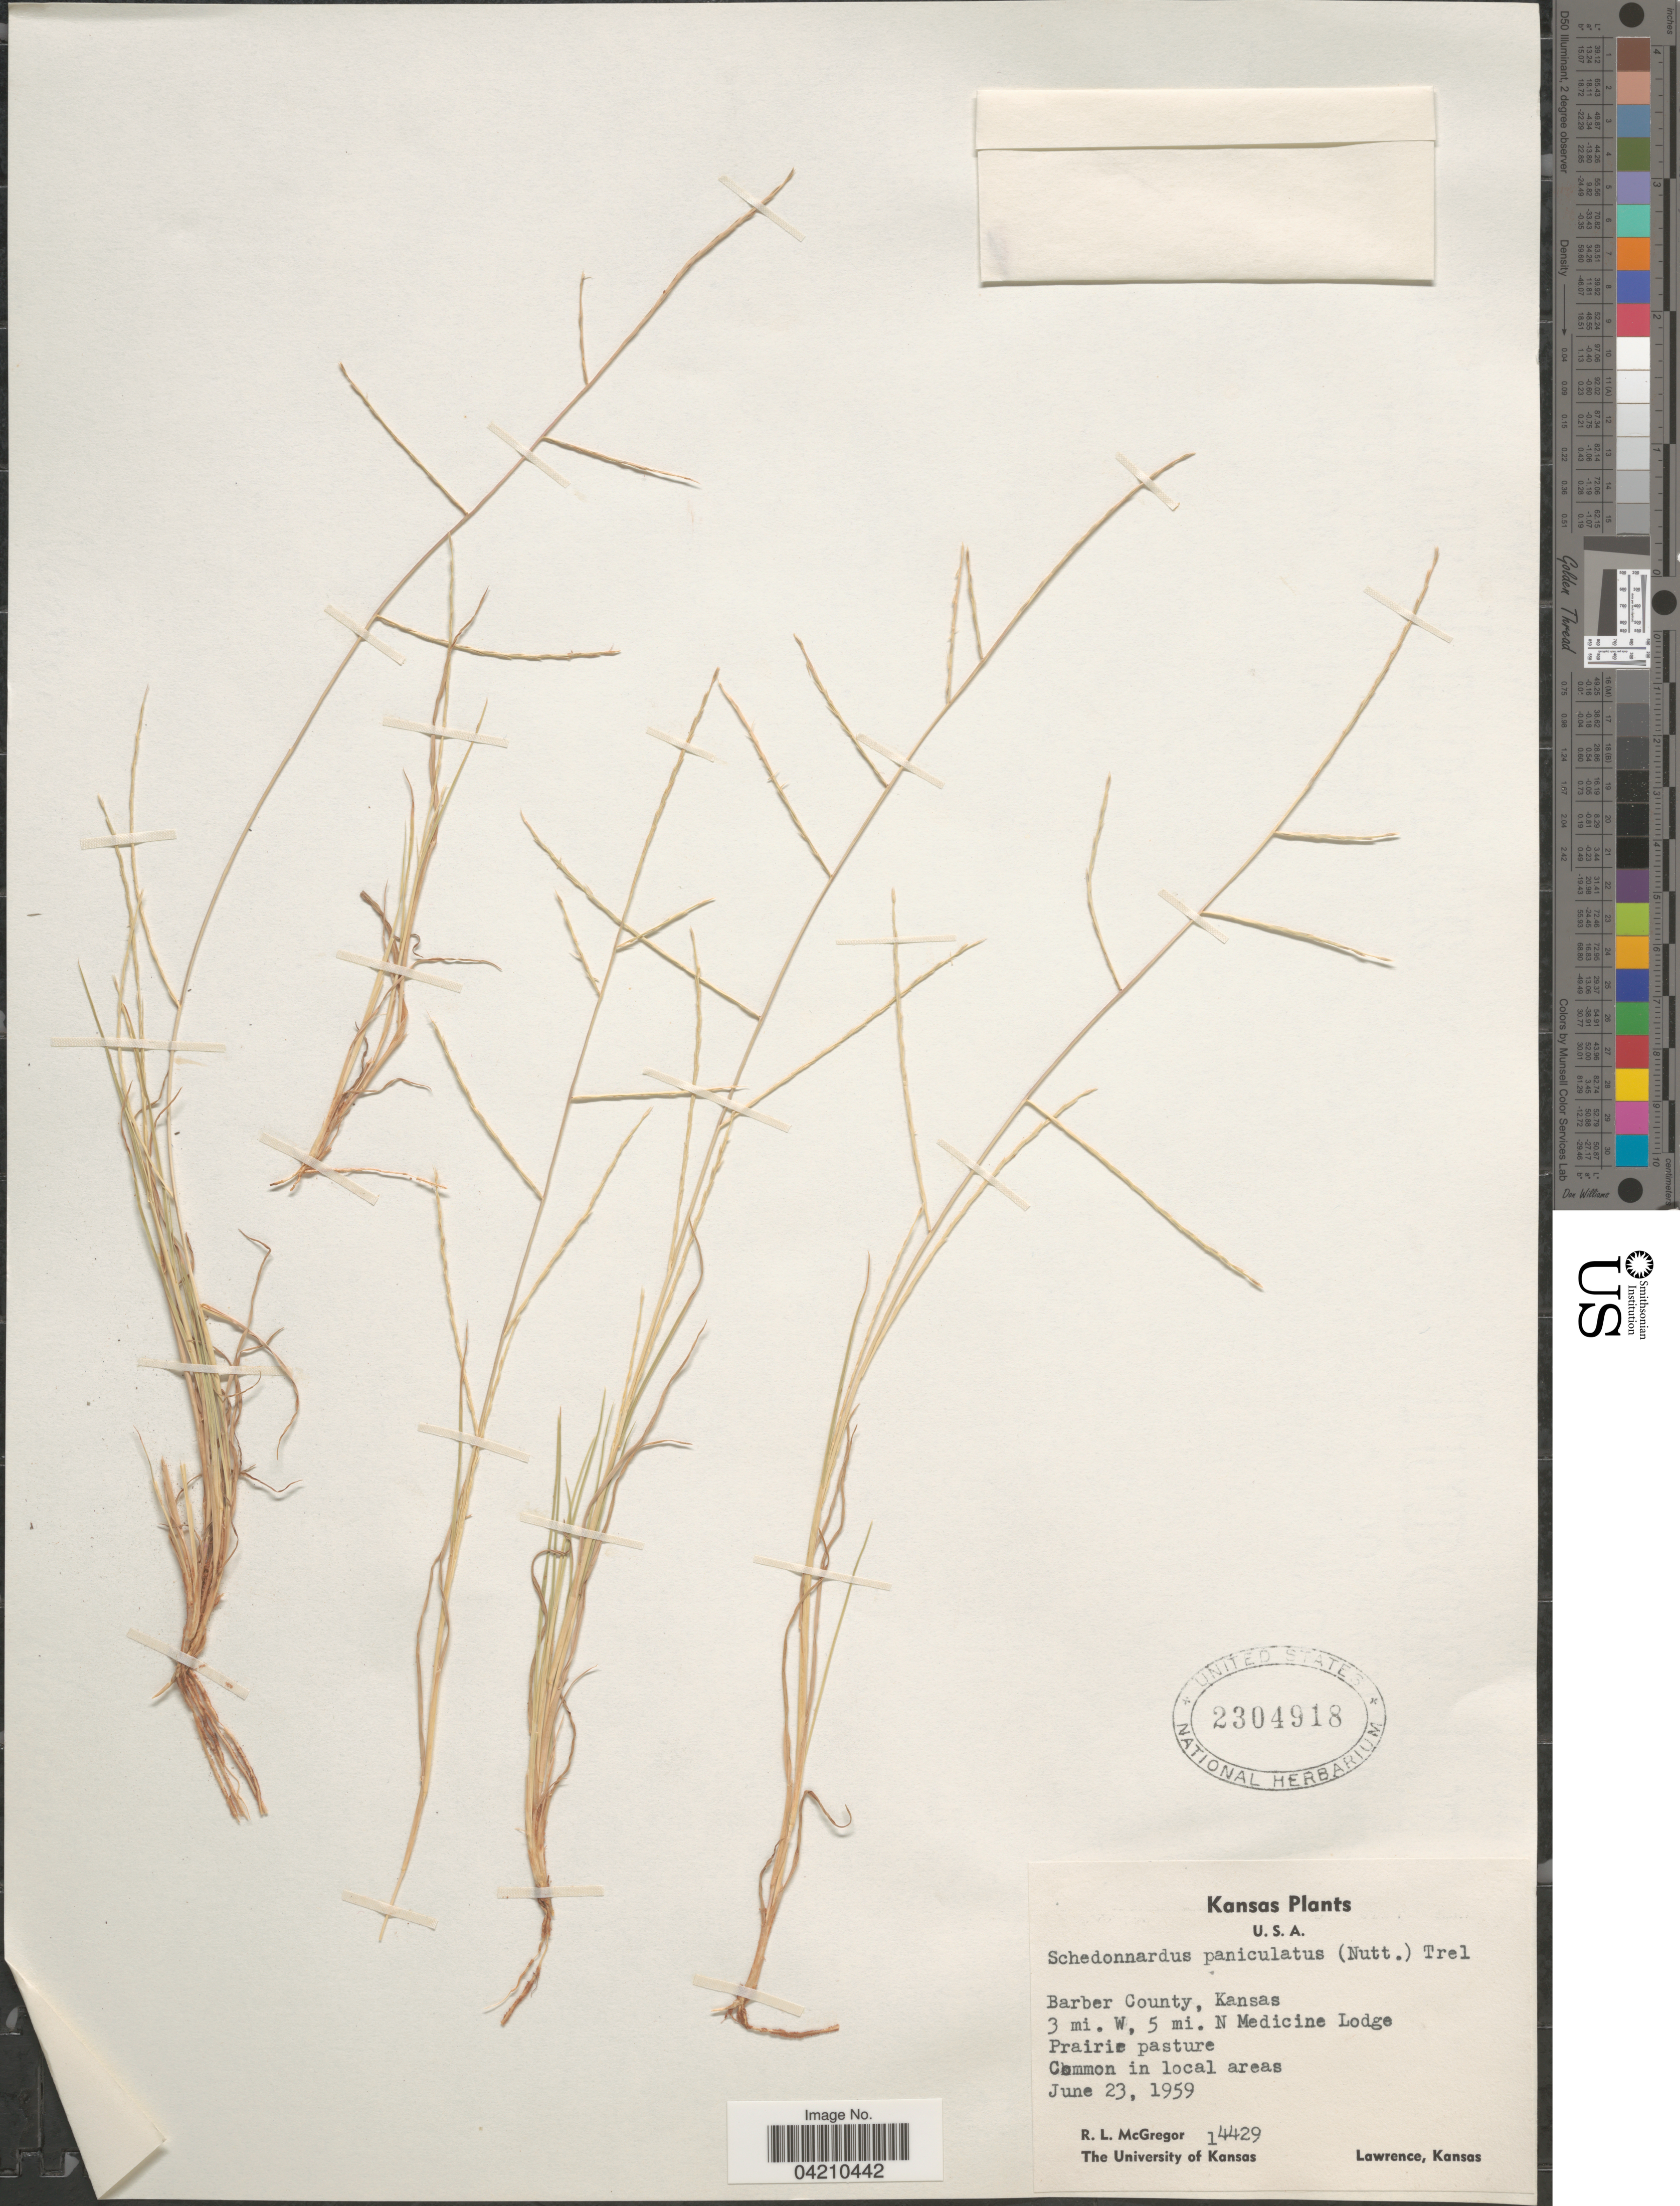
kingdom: Plantae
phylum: Tracheophyta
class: Liliopsida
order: Poales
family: Poaceae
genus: Muhlenbergia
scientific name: Muhlenbergia paniculata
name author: (Nutt.) Columbus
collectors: R. McGregor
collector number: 14429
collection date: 1959-06-23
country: United States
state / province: Kansas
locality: Barber County. 3 mi. W, 5 mi. N Medicine Lodge.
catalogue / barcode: US 2304918